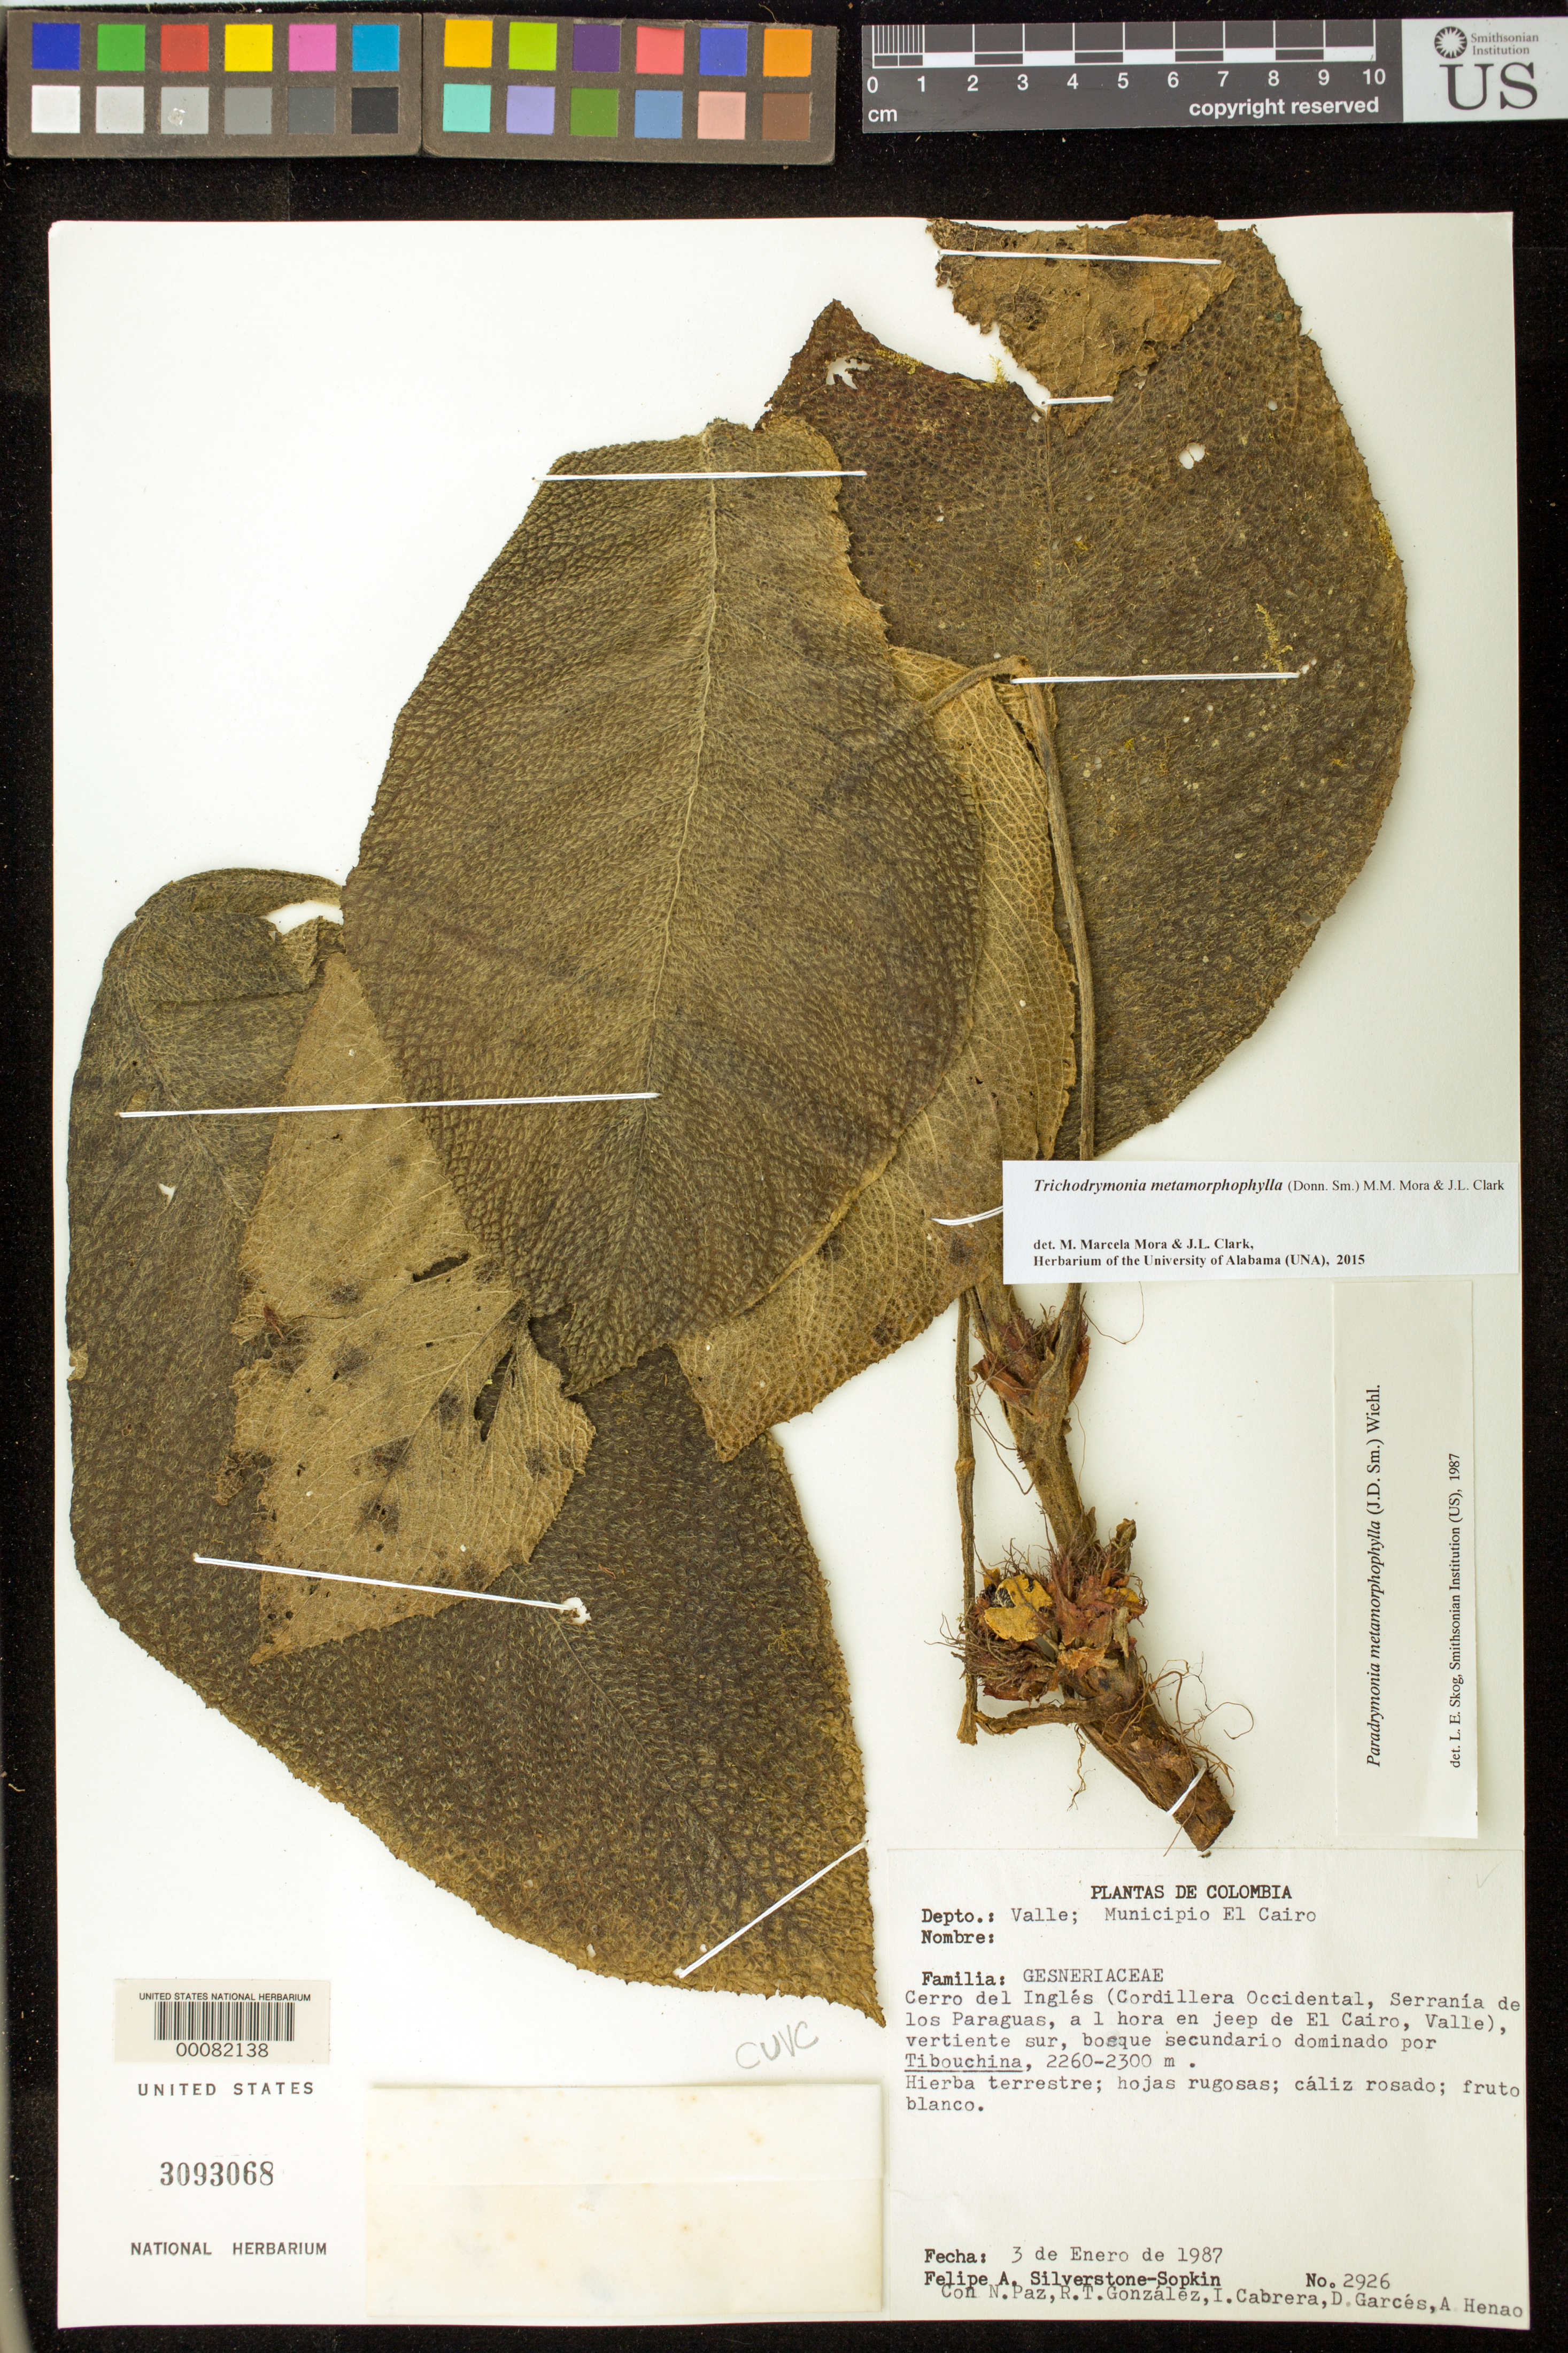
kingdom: Plantae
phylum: Tracheophyta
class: Magnoliopsida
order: Lamiales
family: Gesneriaceae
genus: Trichodrymonia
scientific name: Trichodrymonia metamorphophylla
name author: (Donn. Sm.) M.M. Mora & J.L. Clark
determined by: Mora, M. M.; Clark, J. L.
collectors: P. A. Silverstone-Sopkin & et al.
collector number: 2926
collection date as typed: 03 Jan 1987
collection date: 1987-01-03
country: Colombia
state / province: Valle del Cauca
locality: Municipality El Cairo, Cerro del Ingles (Cordillera Occidental, Serrania de los Paraguas, about1 hr by jeep from El Cairo)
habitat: South slope, secondary forest dominated by Tibouchina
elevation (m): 2260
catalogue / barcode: US 3093068